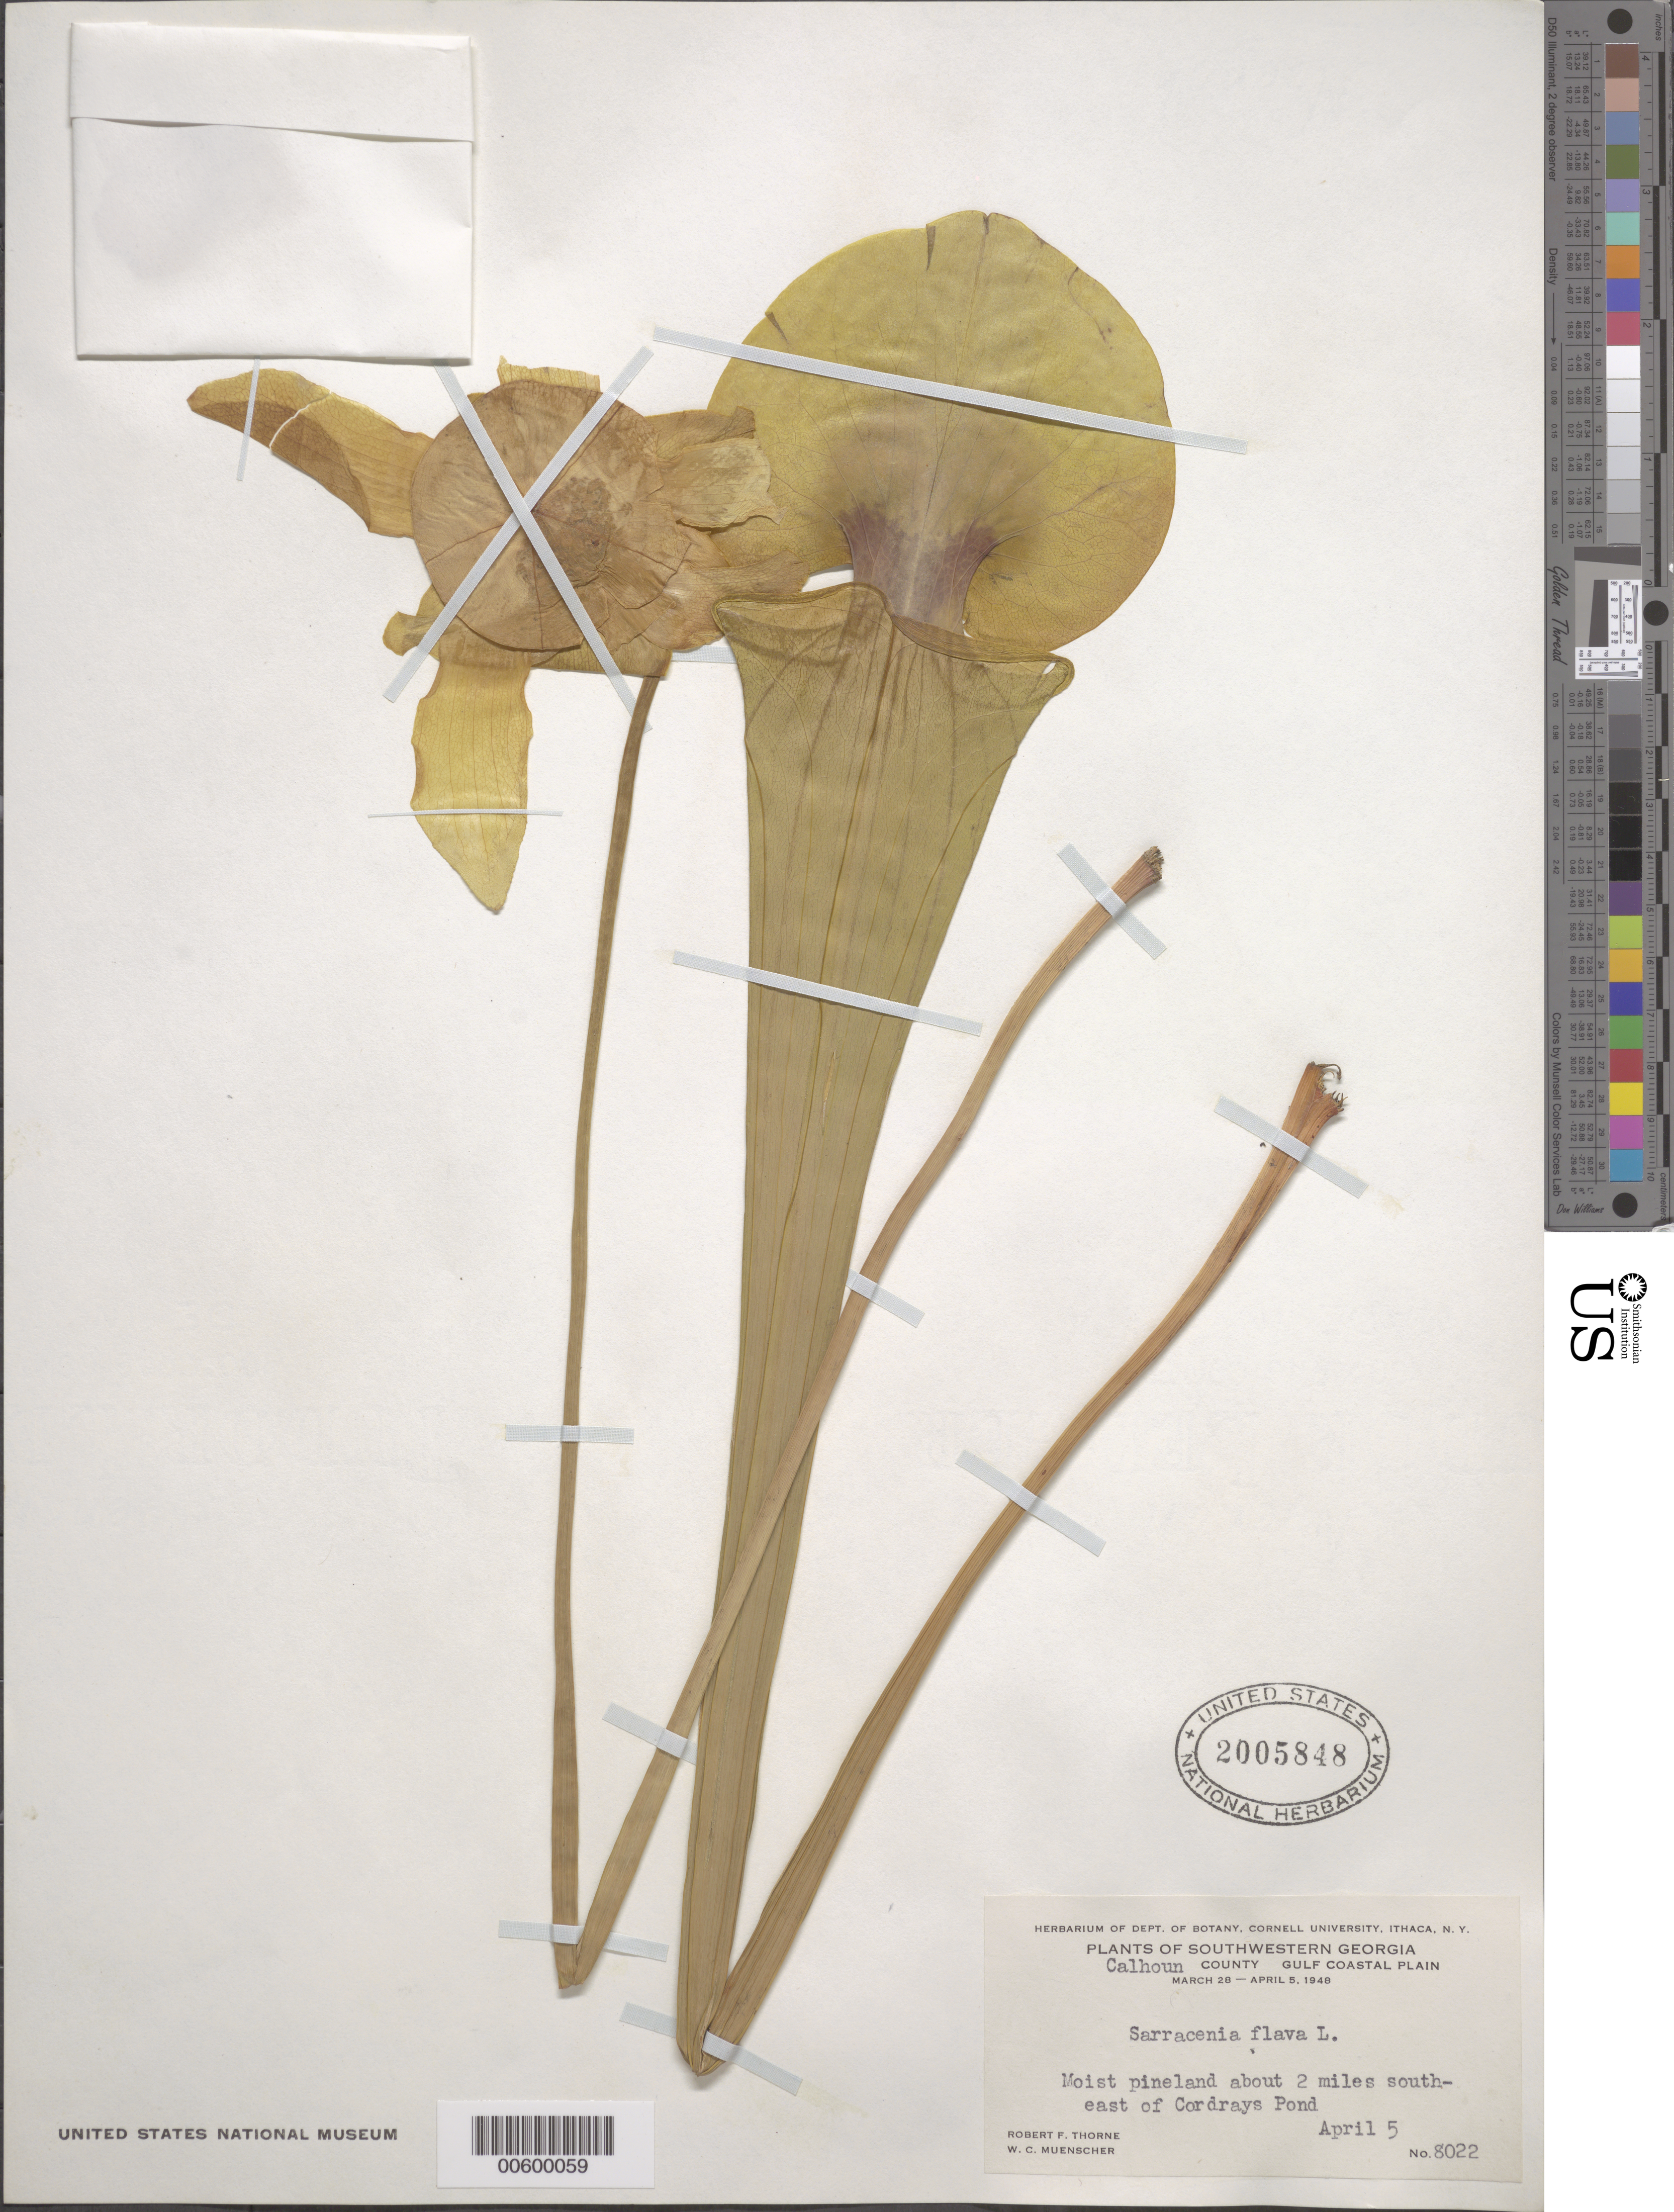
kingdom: Plantae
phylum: Tracheophyta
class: Magnoliopsida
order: Ericales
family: Sarraceniaceae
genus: Sarracenia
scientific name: Sarracenia flava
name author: L.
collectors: R. F. Thorne & W. Muenscher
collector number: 8022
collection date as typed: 05 Apr 1948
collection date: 1948-04-05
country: United States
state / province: Georgia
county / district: Calhoun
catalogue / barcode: US 2005848